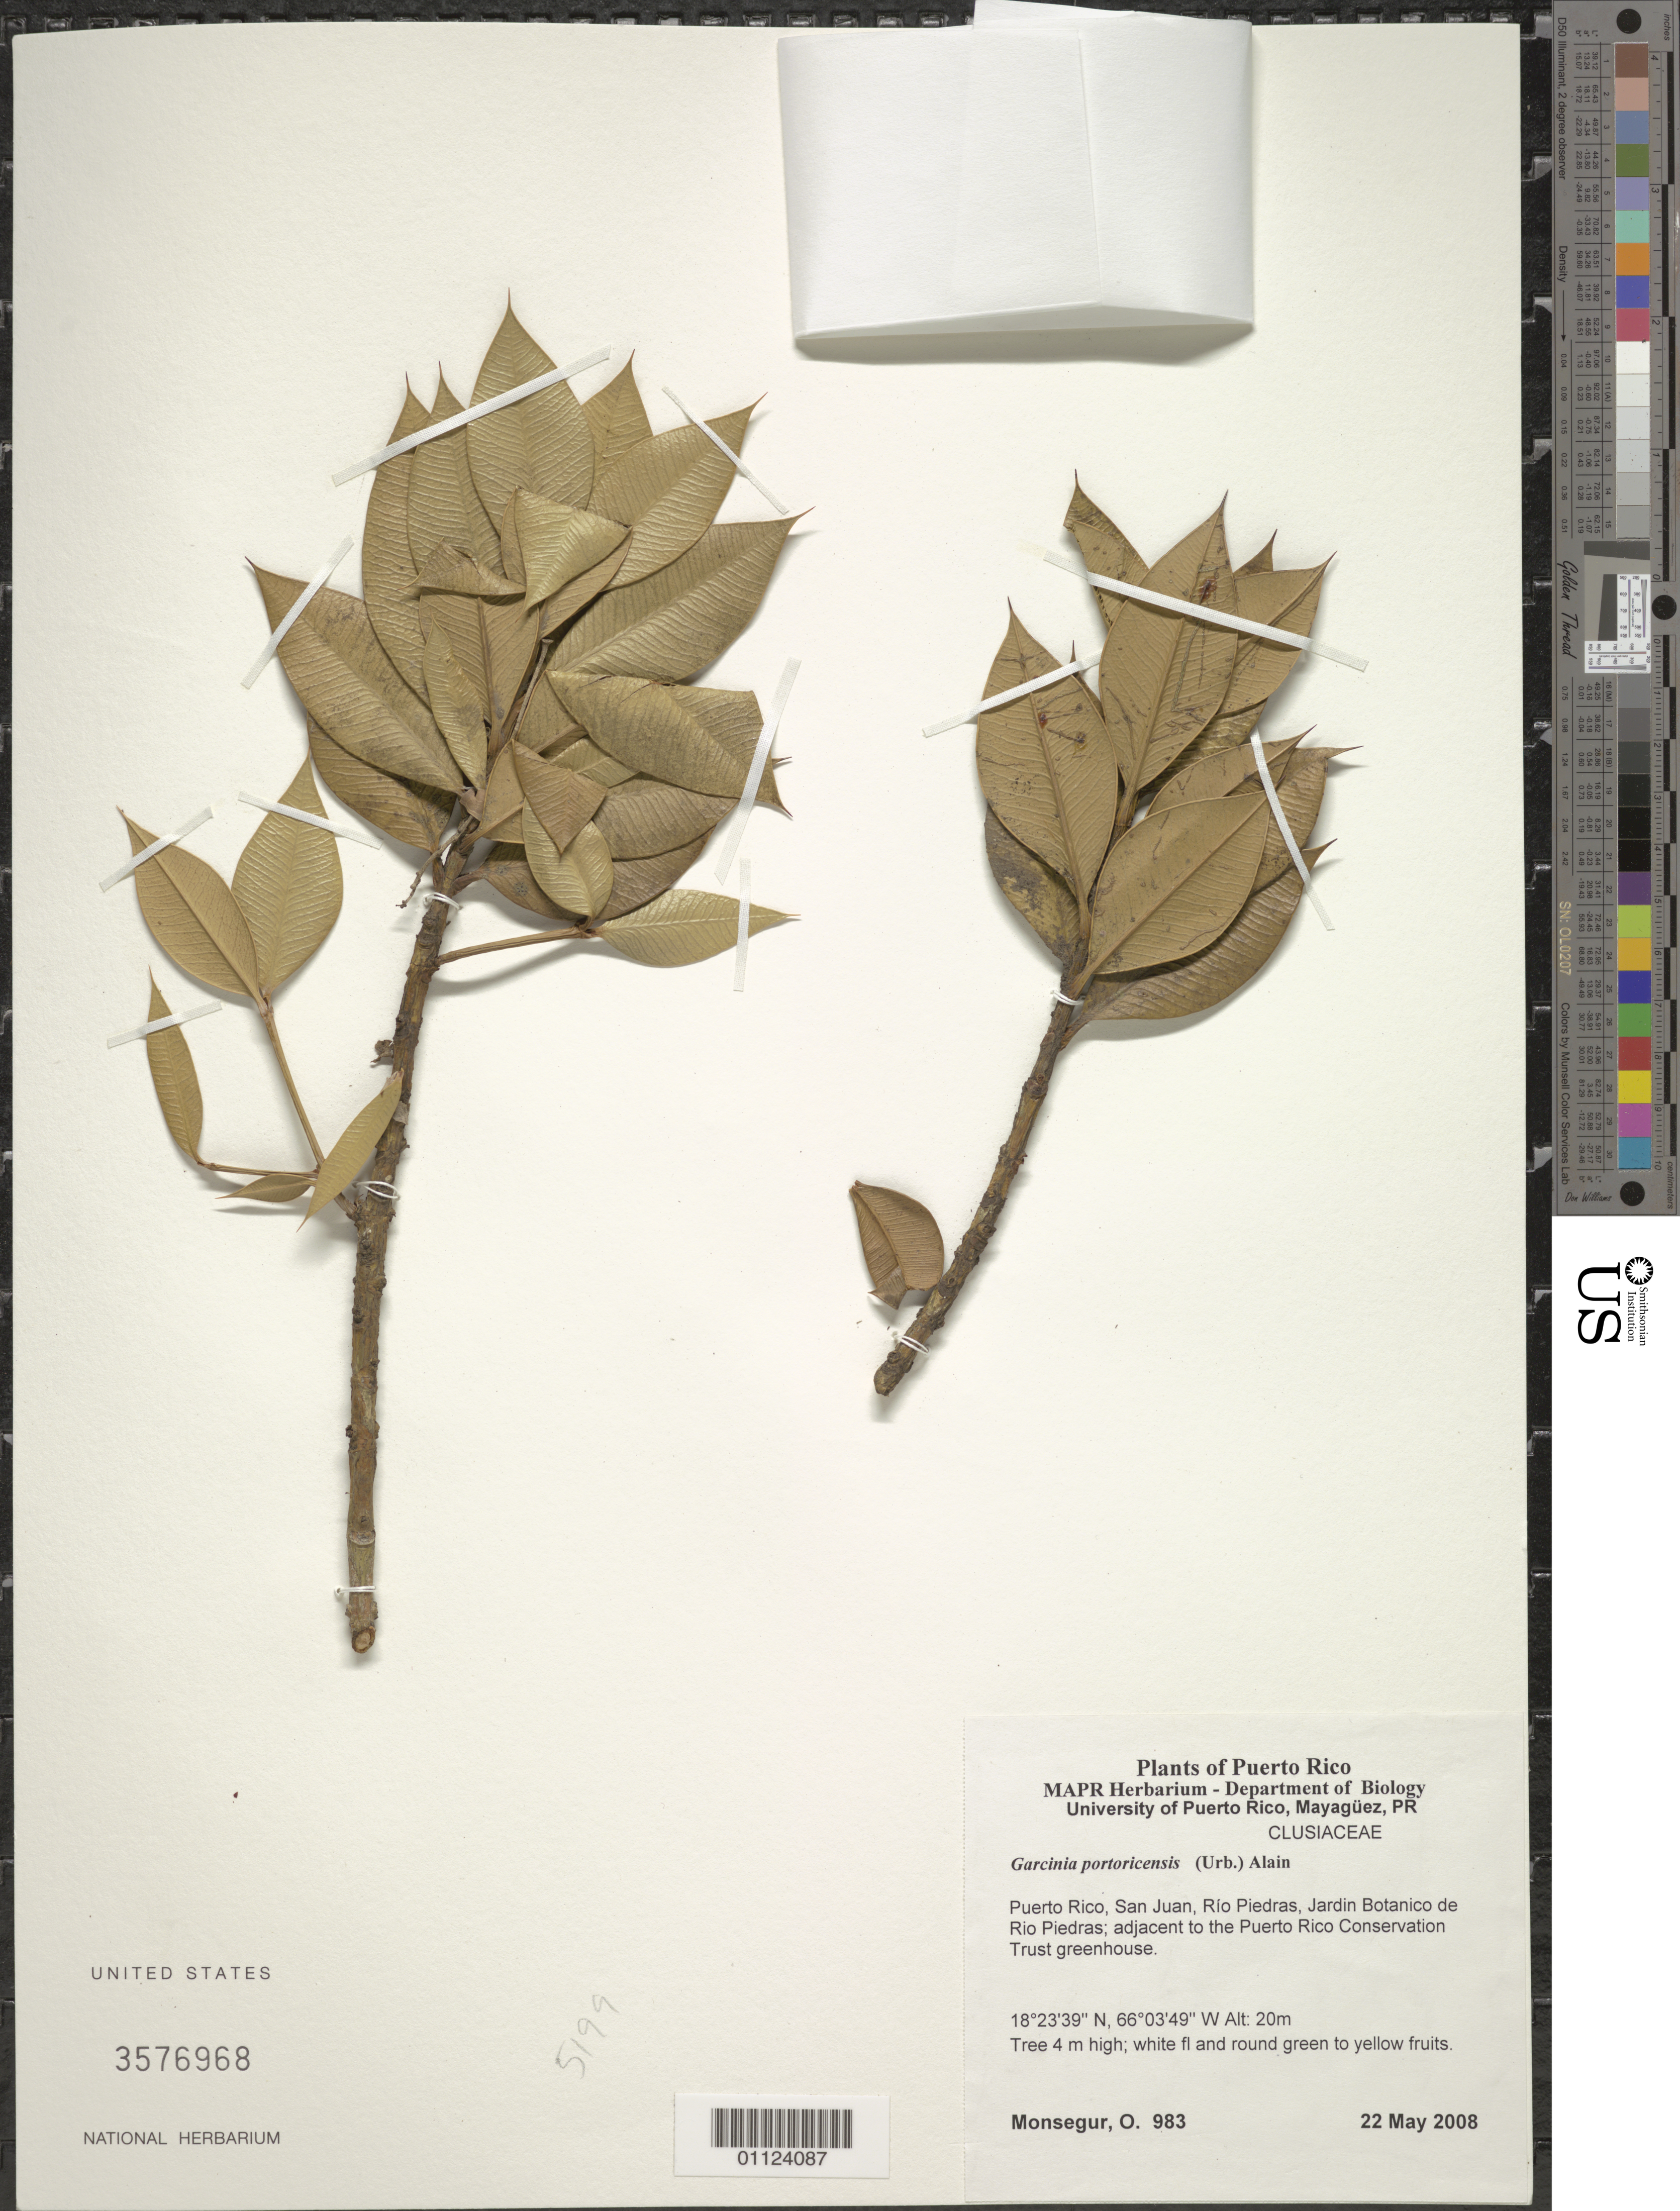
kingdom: Plantae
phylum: Tracheophyta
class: Magnoliopsida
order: Malpighiales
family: Clusiaceae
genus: Garcinia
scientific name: Garcinia portoricensis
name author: (Urb.) Alain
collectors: O. Monsegur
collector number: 983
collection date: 2008-05-22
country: Puerto Rico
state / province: San Juan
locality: Río Piedras, Jardin Botanico de Río Piedras; adjacent to the Puerto Rico Conservation Trust greenhouse.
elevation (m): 20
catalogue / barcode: US 3576968